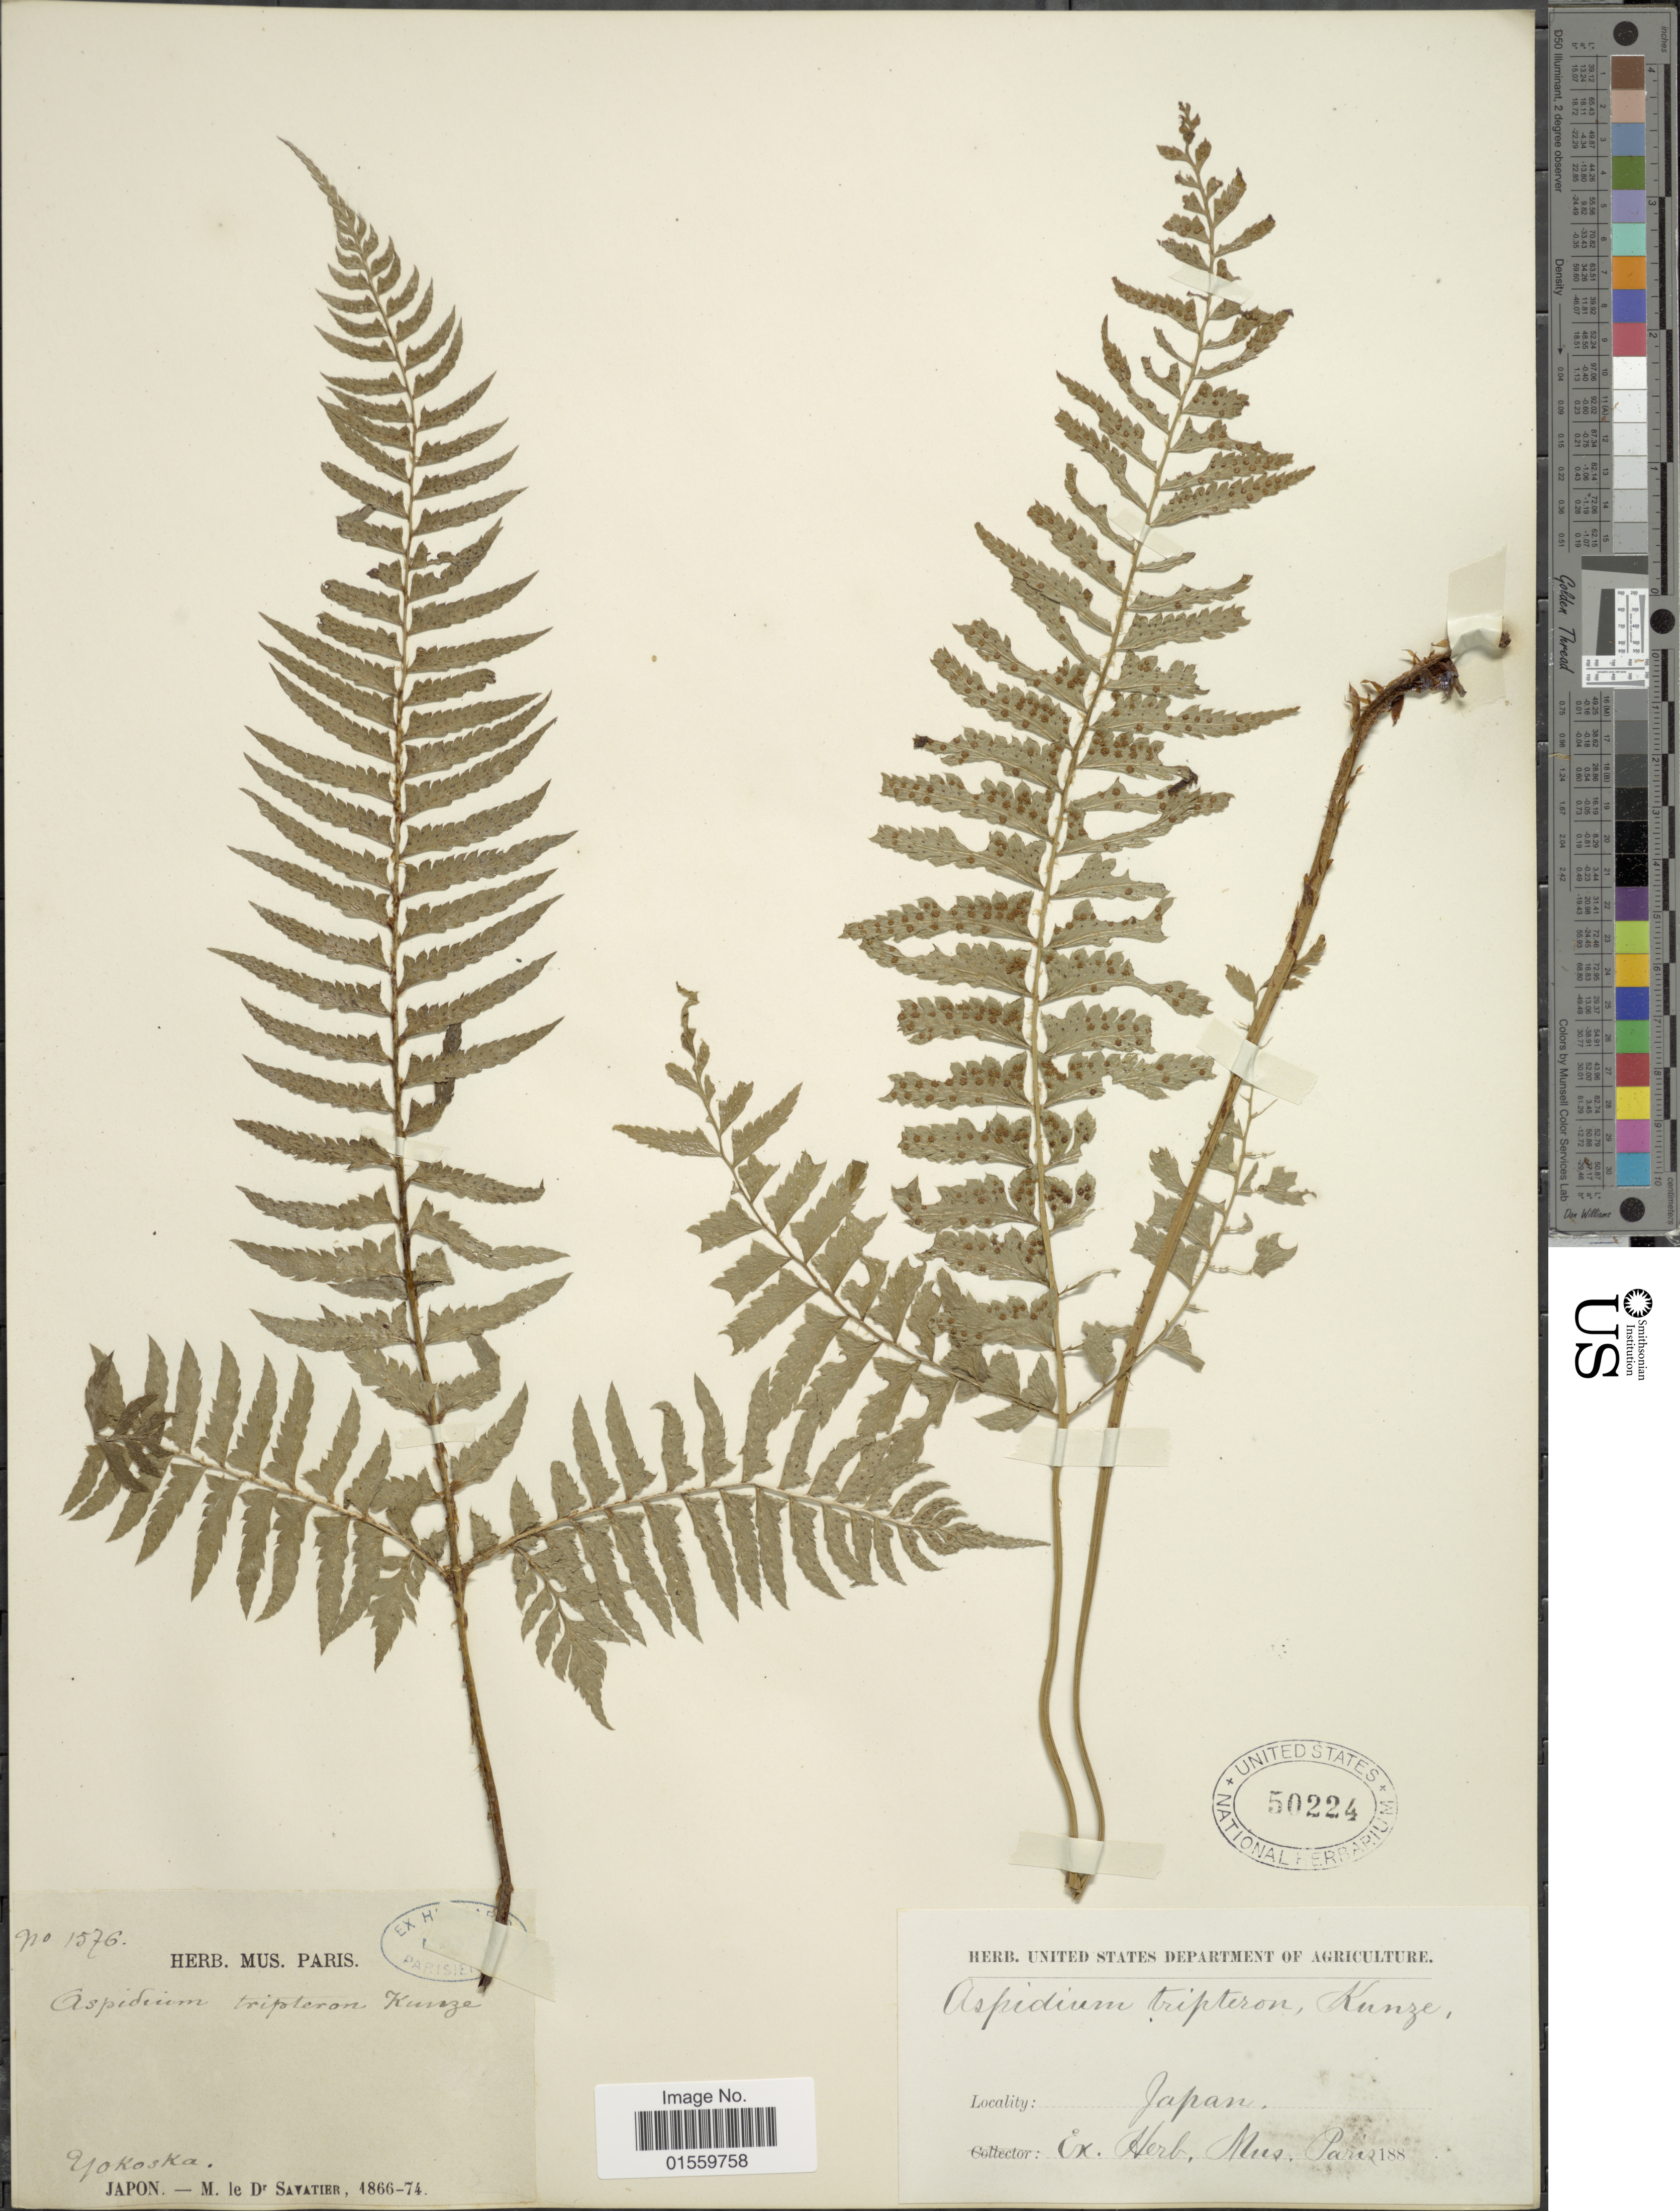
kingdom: Plantae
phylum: Tracheophyta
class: Polypodiopsida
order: Polypodiales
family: Dryopteridaceae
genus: Polystichum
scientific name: Polystichum tripteron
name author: (Kunze) C. Presl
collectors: M. Savatier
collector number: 1576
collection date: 1866/1874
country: Japan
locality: Yokoska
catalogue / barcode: US 50224